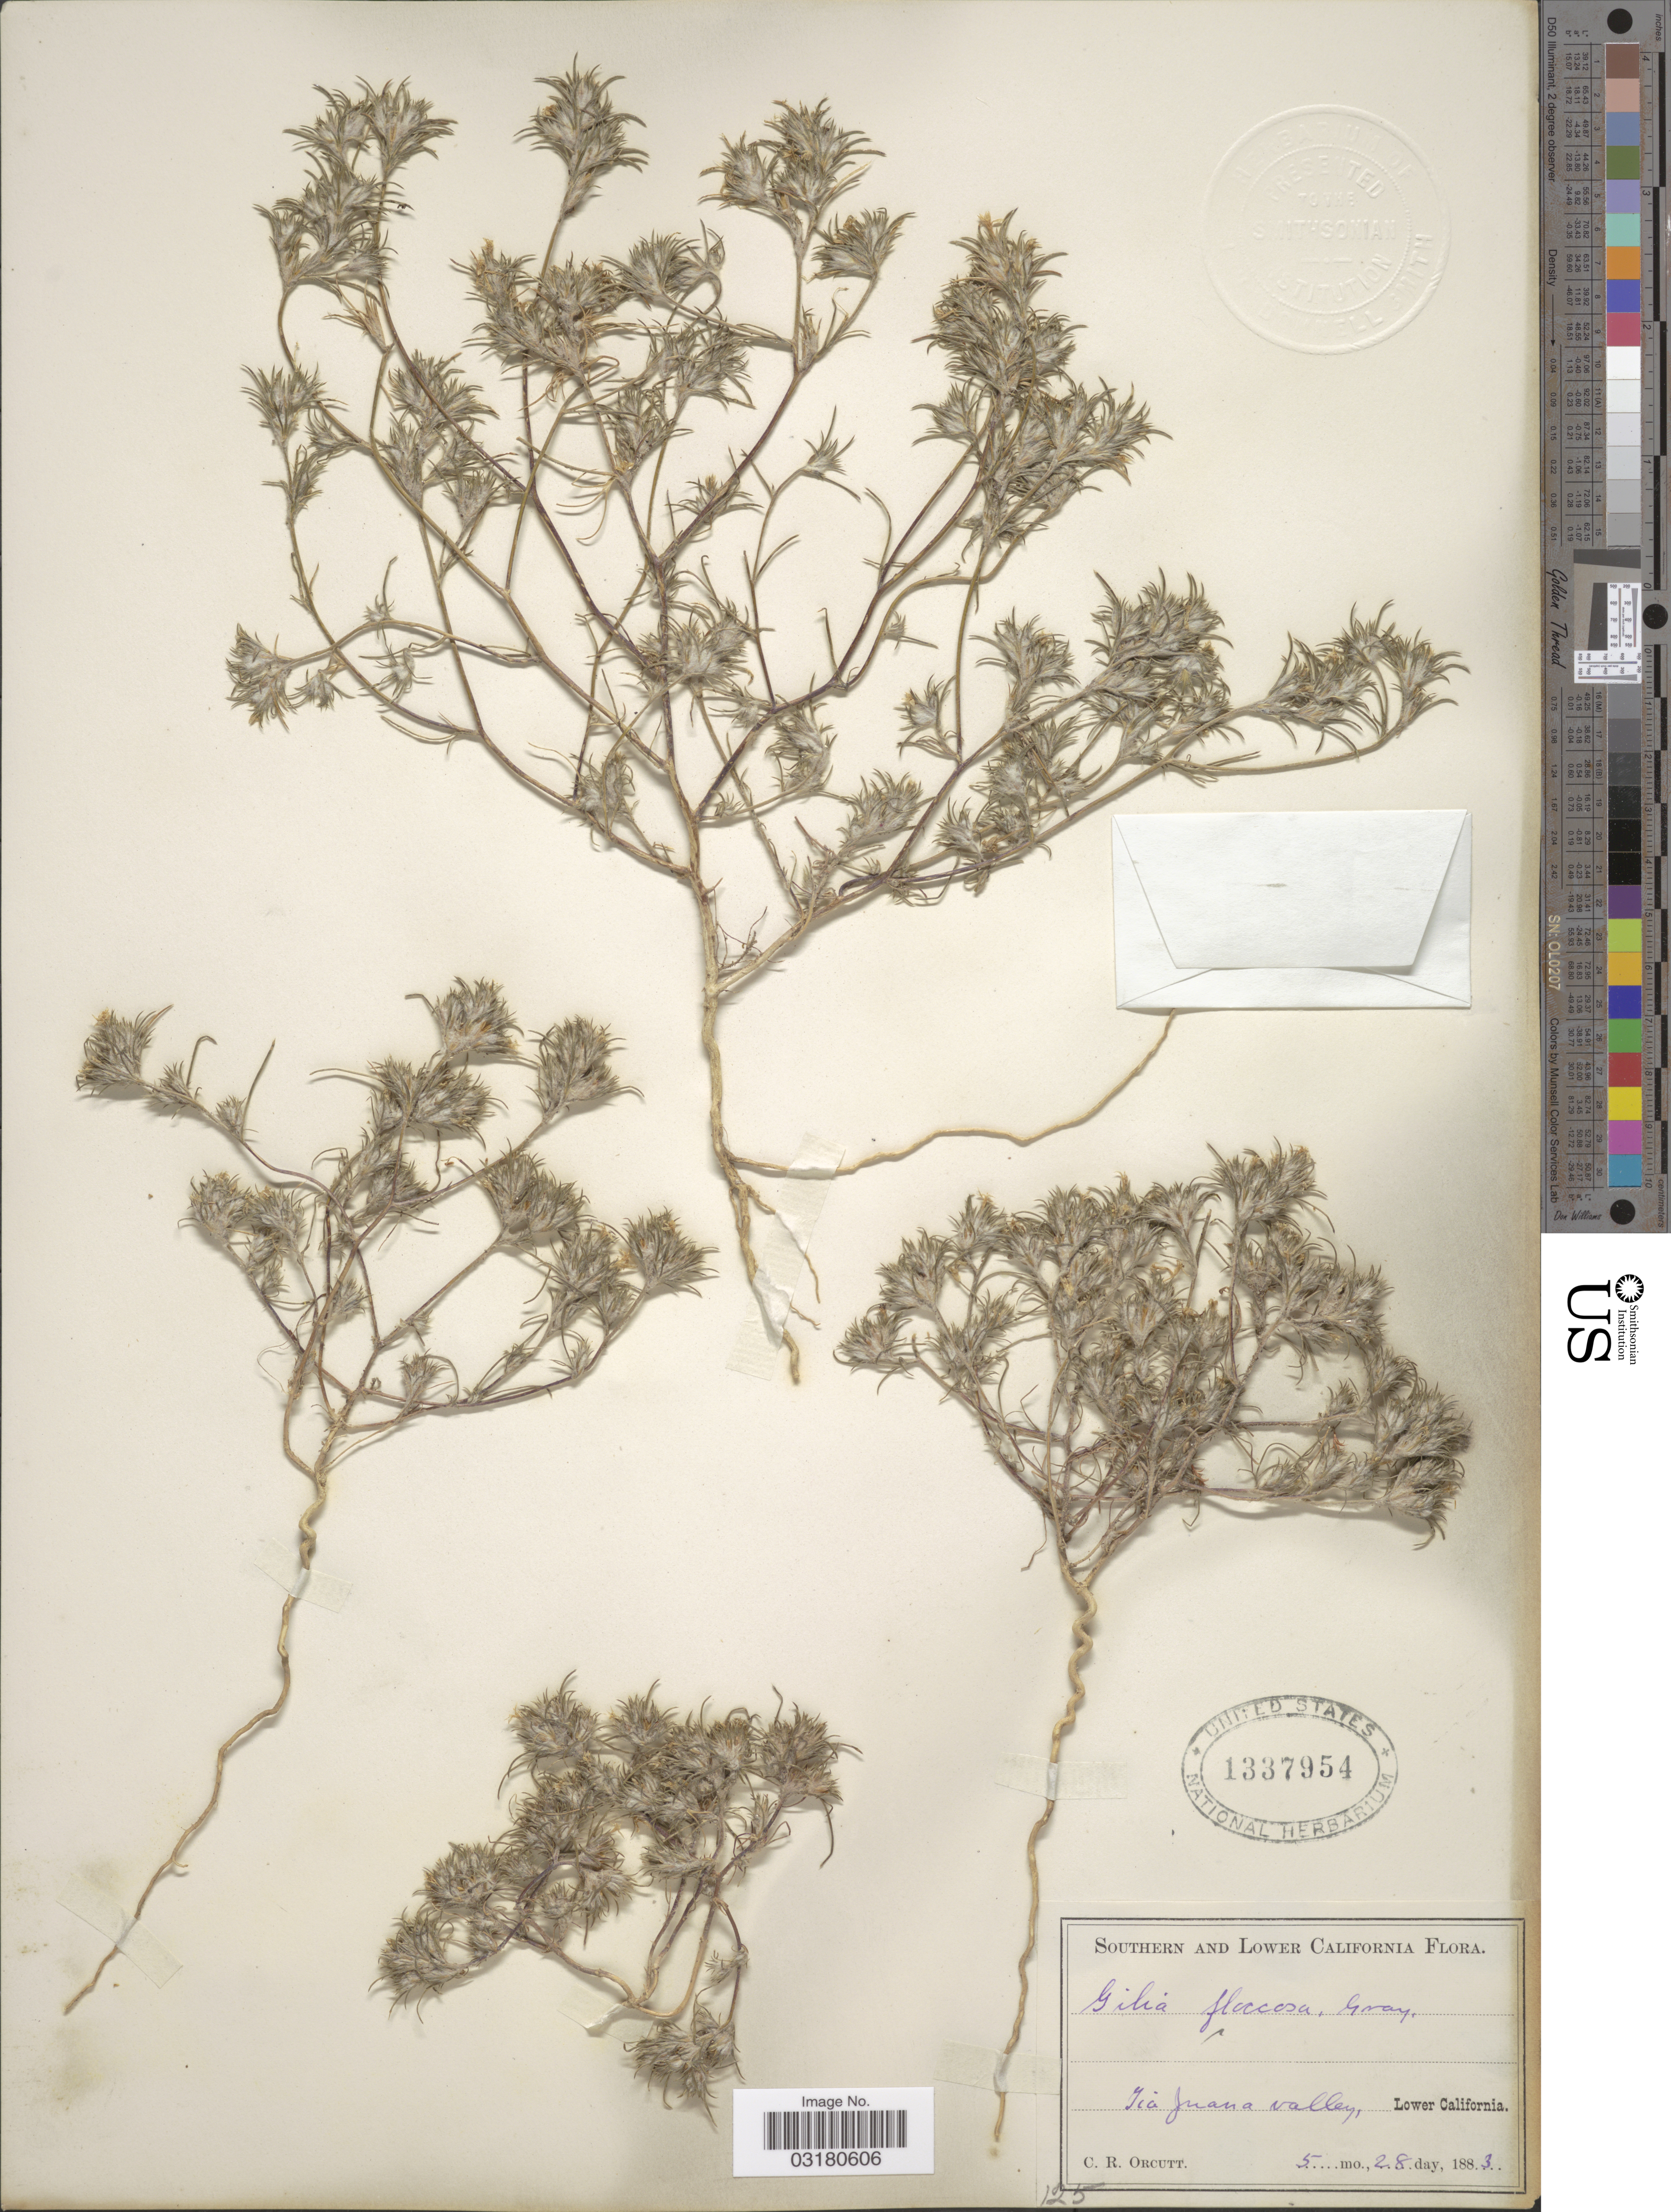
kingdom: Plantae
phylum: Tracheophyta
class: Magnoliopsida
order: Ericales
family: Polemoniaceae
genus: Eriastrum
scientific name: Eriastrum luteum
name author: (Benth.) H. Mason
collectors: C. R. Orcutt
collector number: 125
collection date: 1883-05-28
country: Mexico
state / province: Baja California Norte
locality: Tia Juana valley, Lower California.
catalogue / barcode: US 1337954